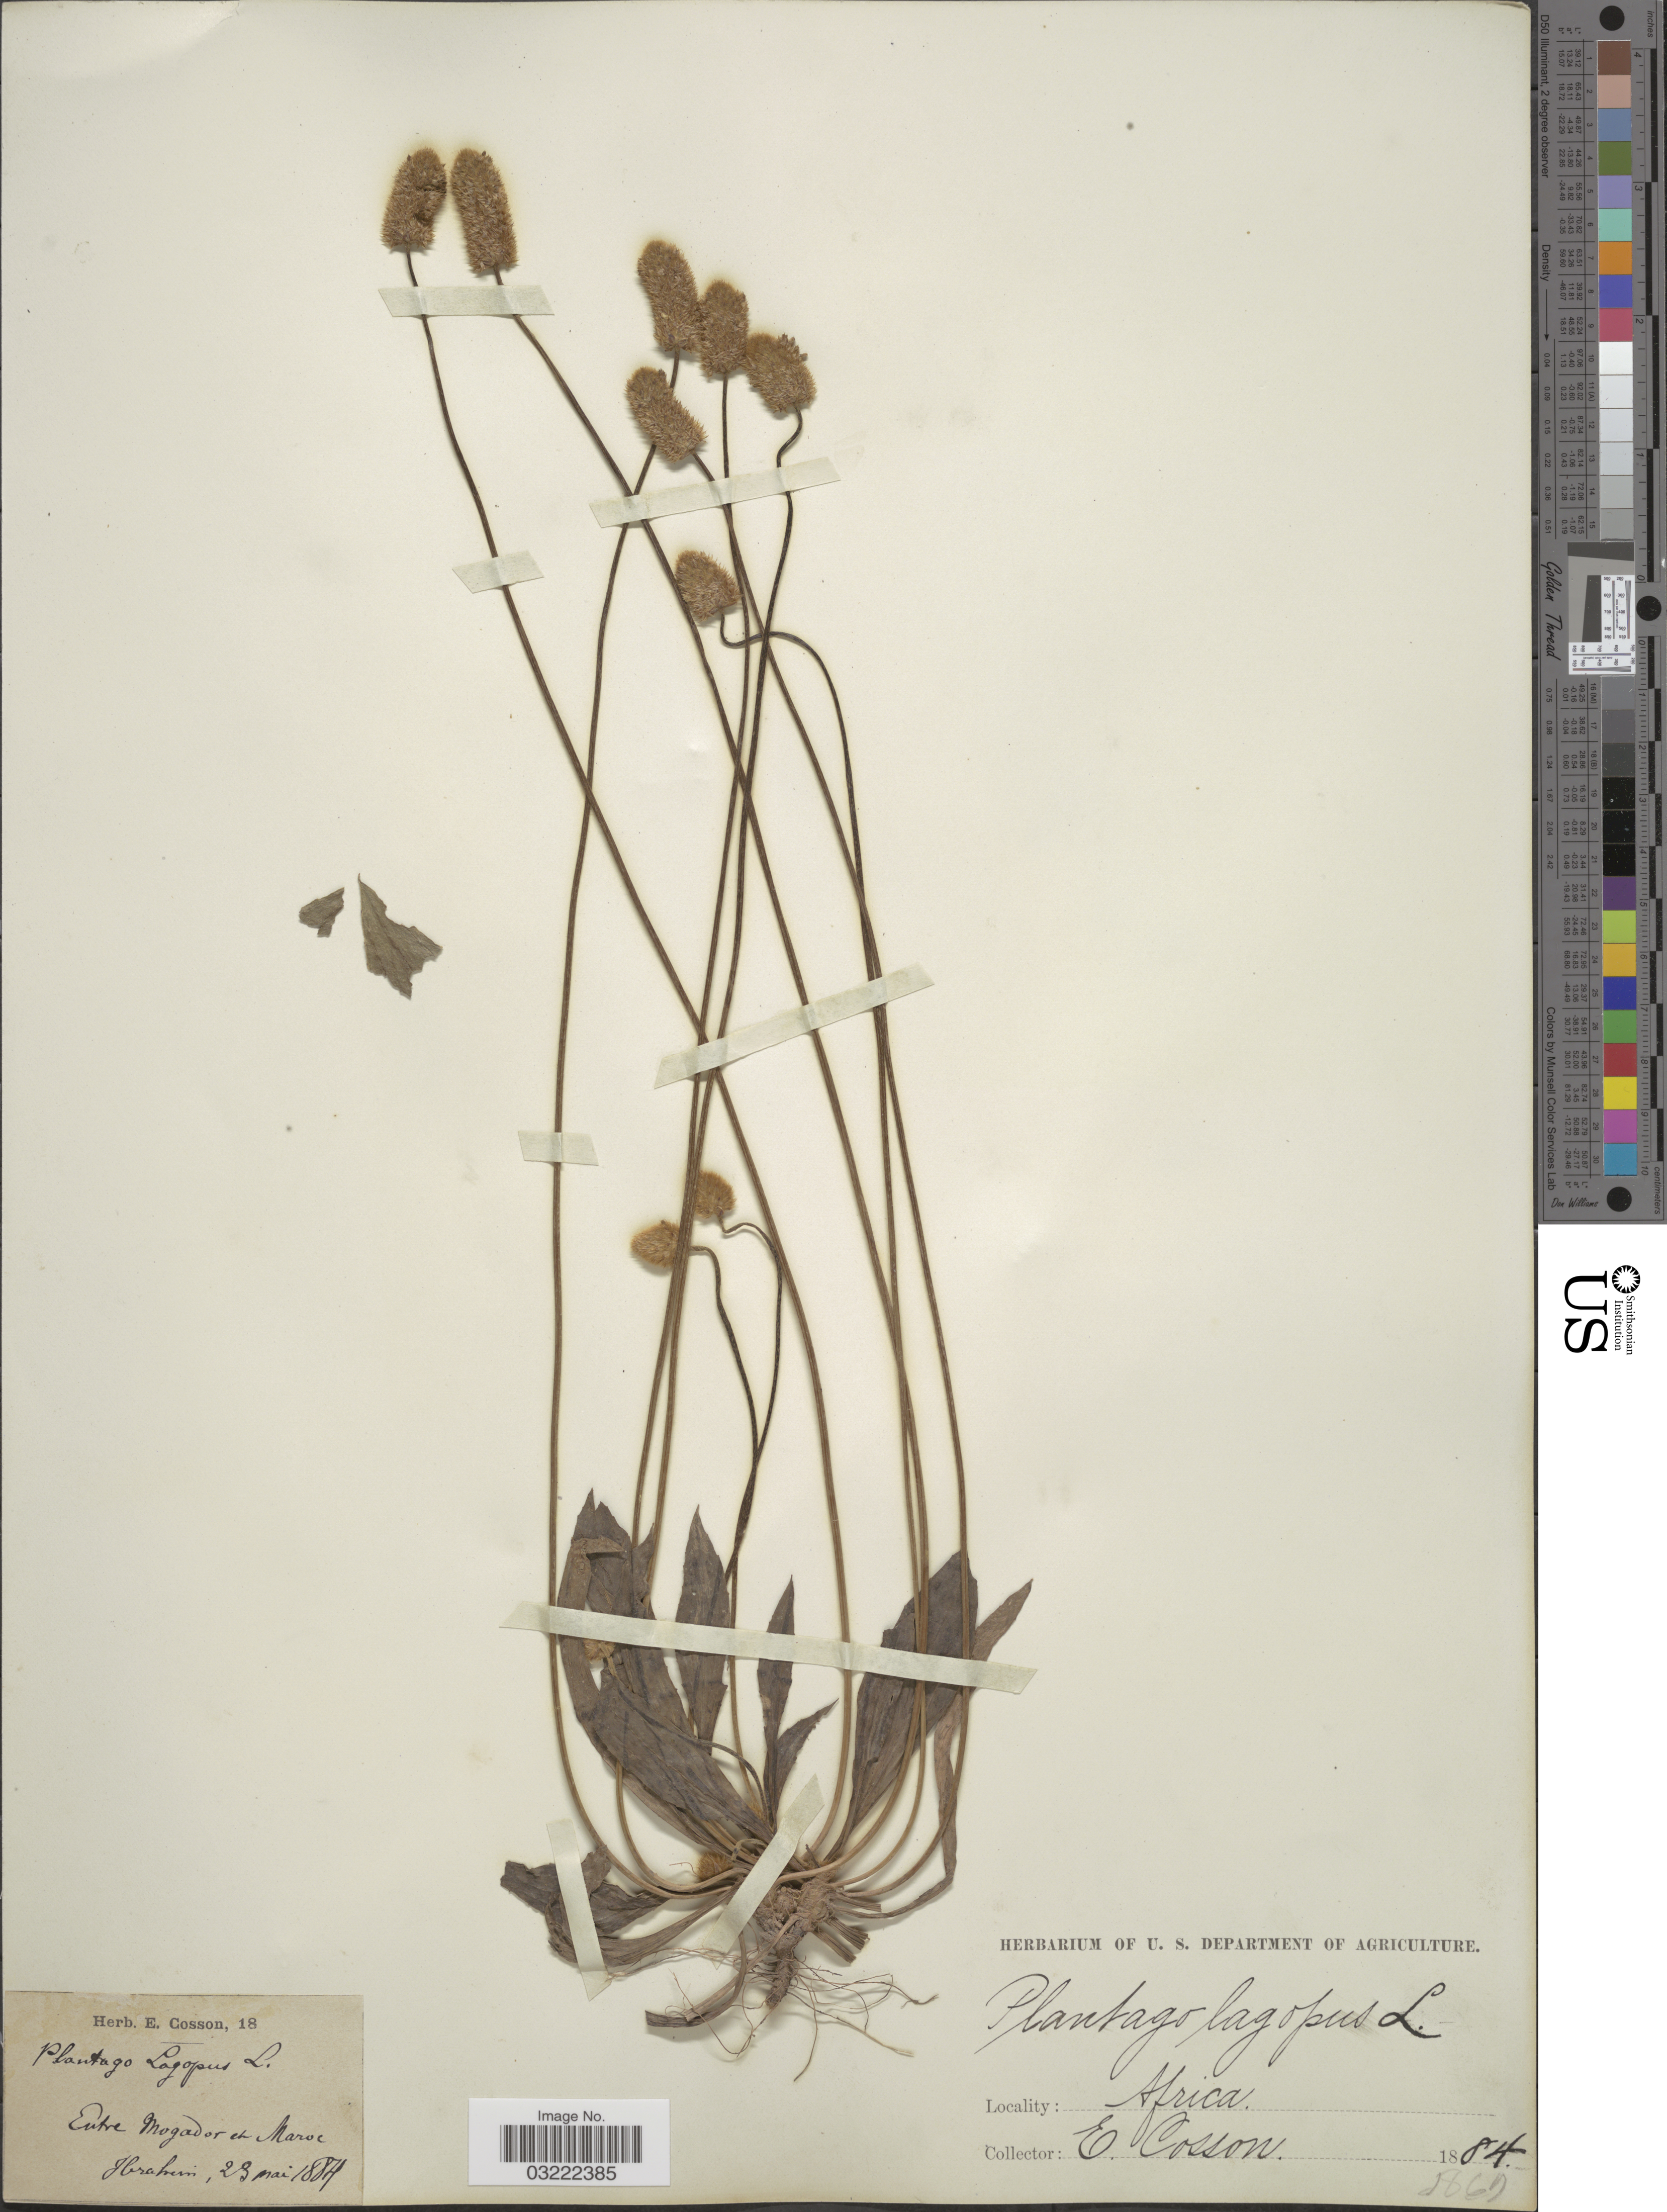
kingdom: Plantae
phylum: Tracheophyta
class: Magnoliopsida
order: Lamiales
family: Plantaginaceae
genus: Plantago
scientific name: Plantago lagopus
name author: L.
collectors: E. Cosson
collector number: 1869*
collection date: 1884-05-23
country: Morocco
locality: Entre Mogador et Maroc Ibrahim.